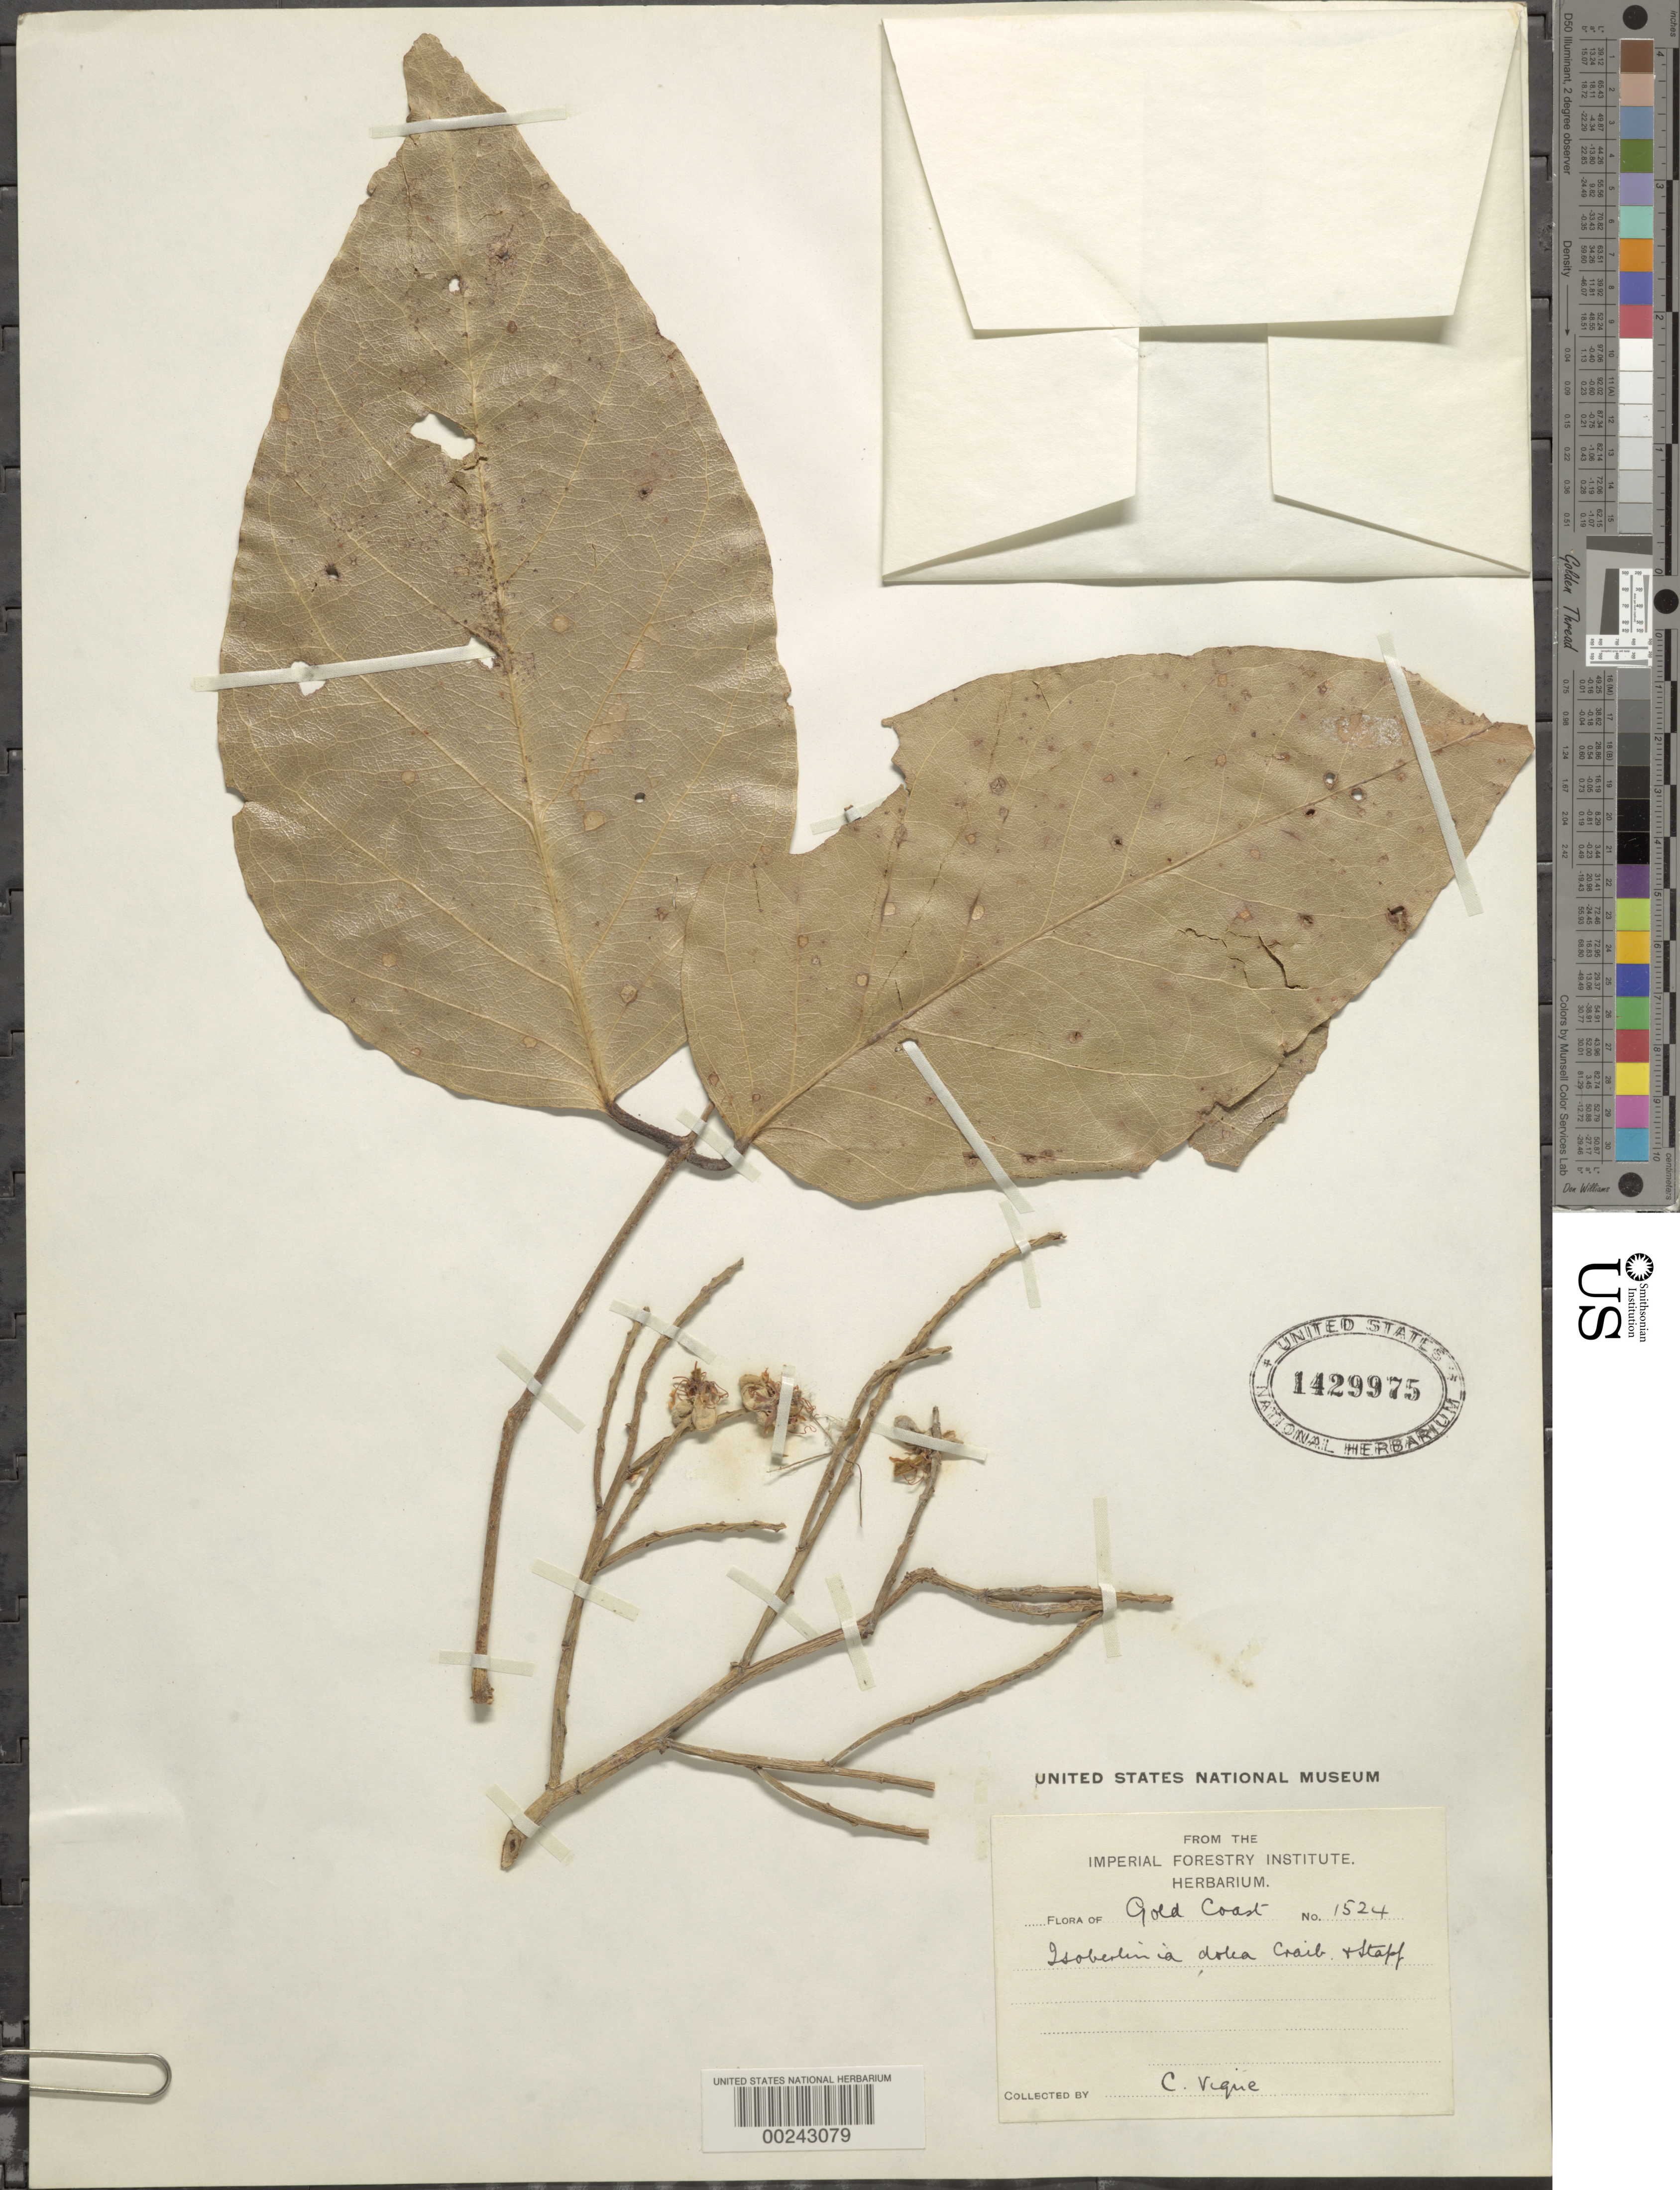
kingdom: Plantae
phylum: Tracheophyta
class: Magnoliopsida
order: Fabales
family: Fabaceae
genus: Isoberlinia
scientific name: Isoberlinia doka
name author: Craib & Stapf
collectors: C. Vigne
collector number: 1524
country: Ghana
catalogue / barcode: US 1429975